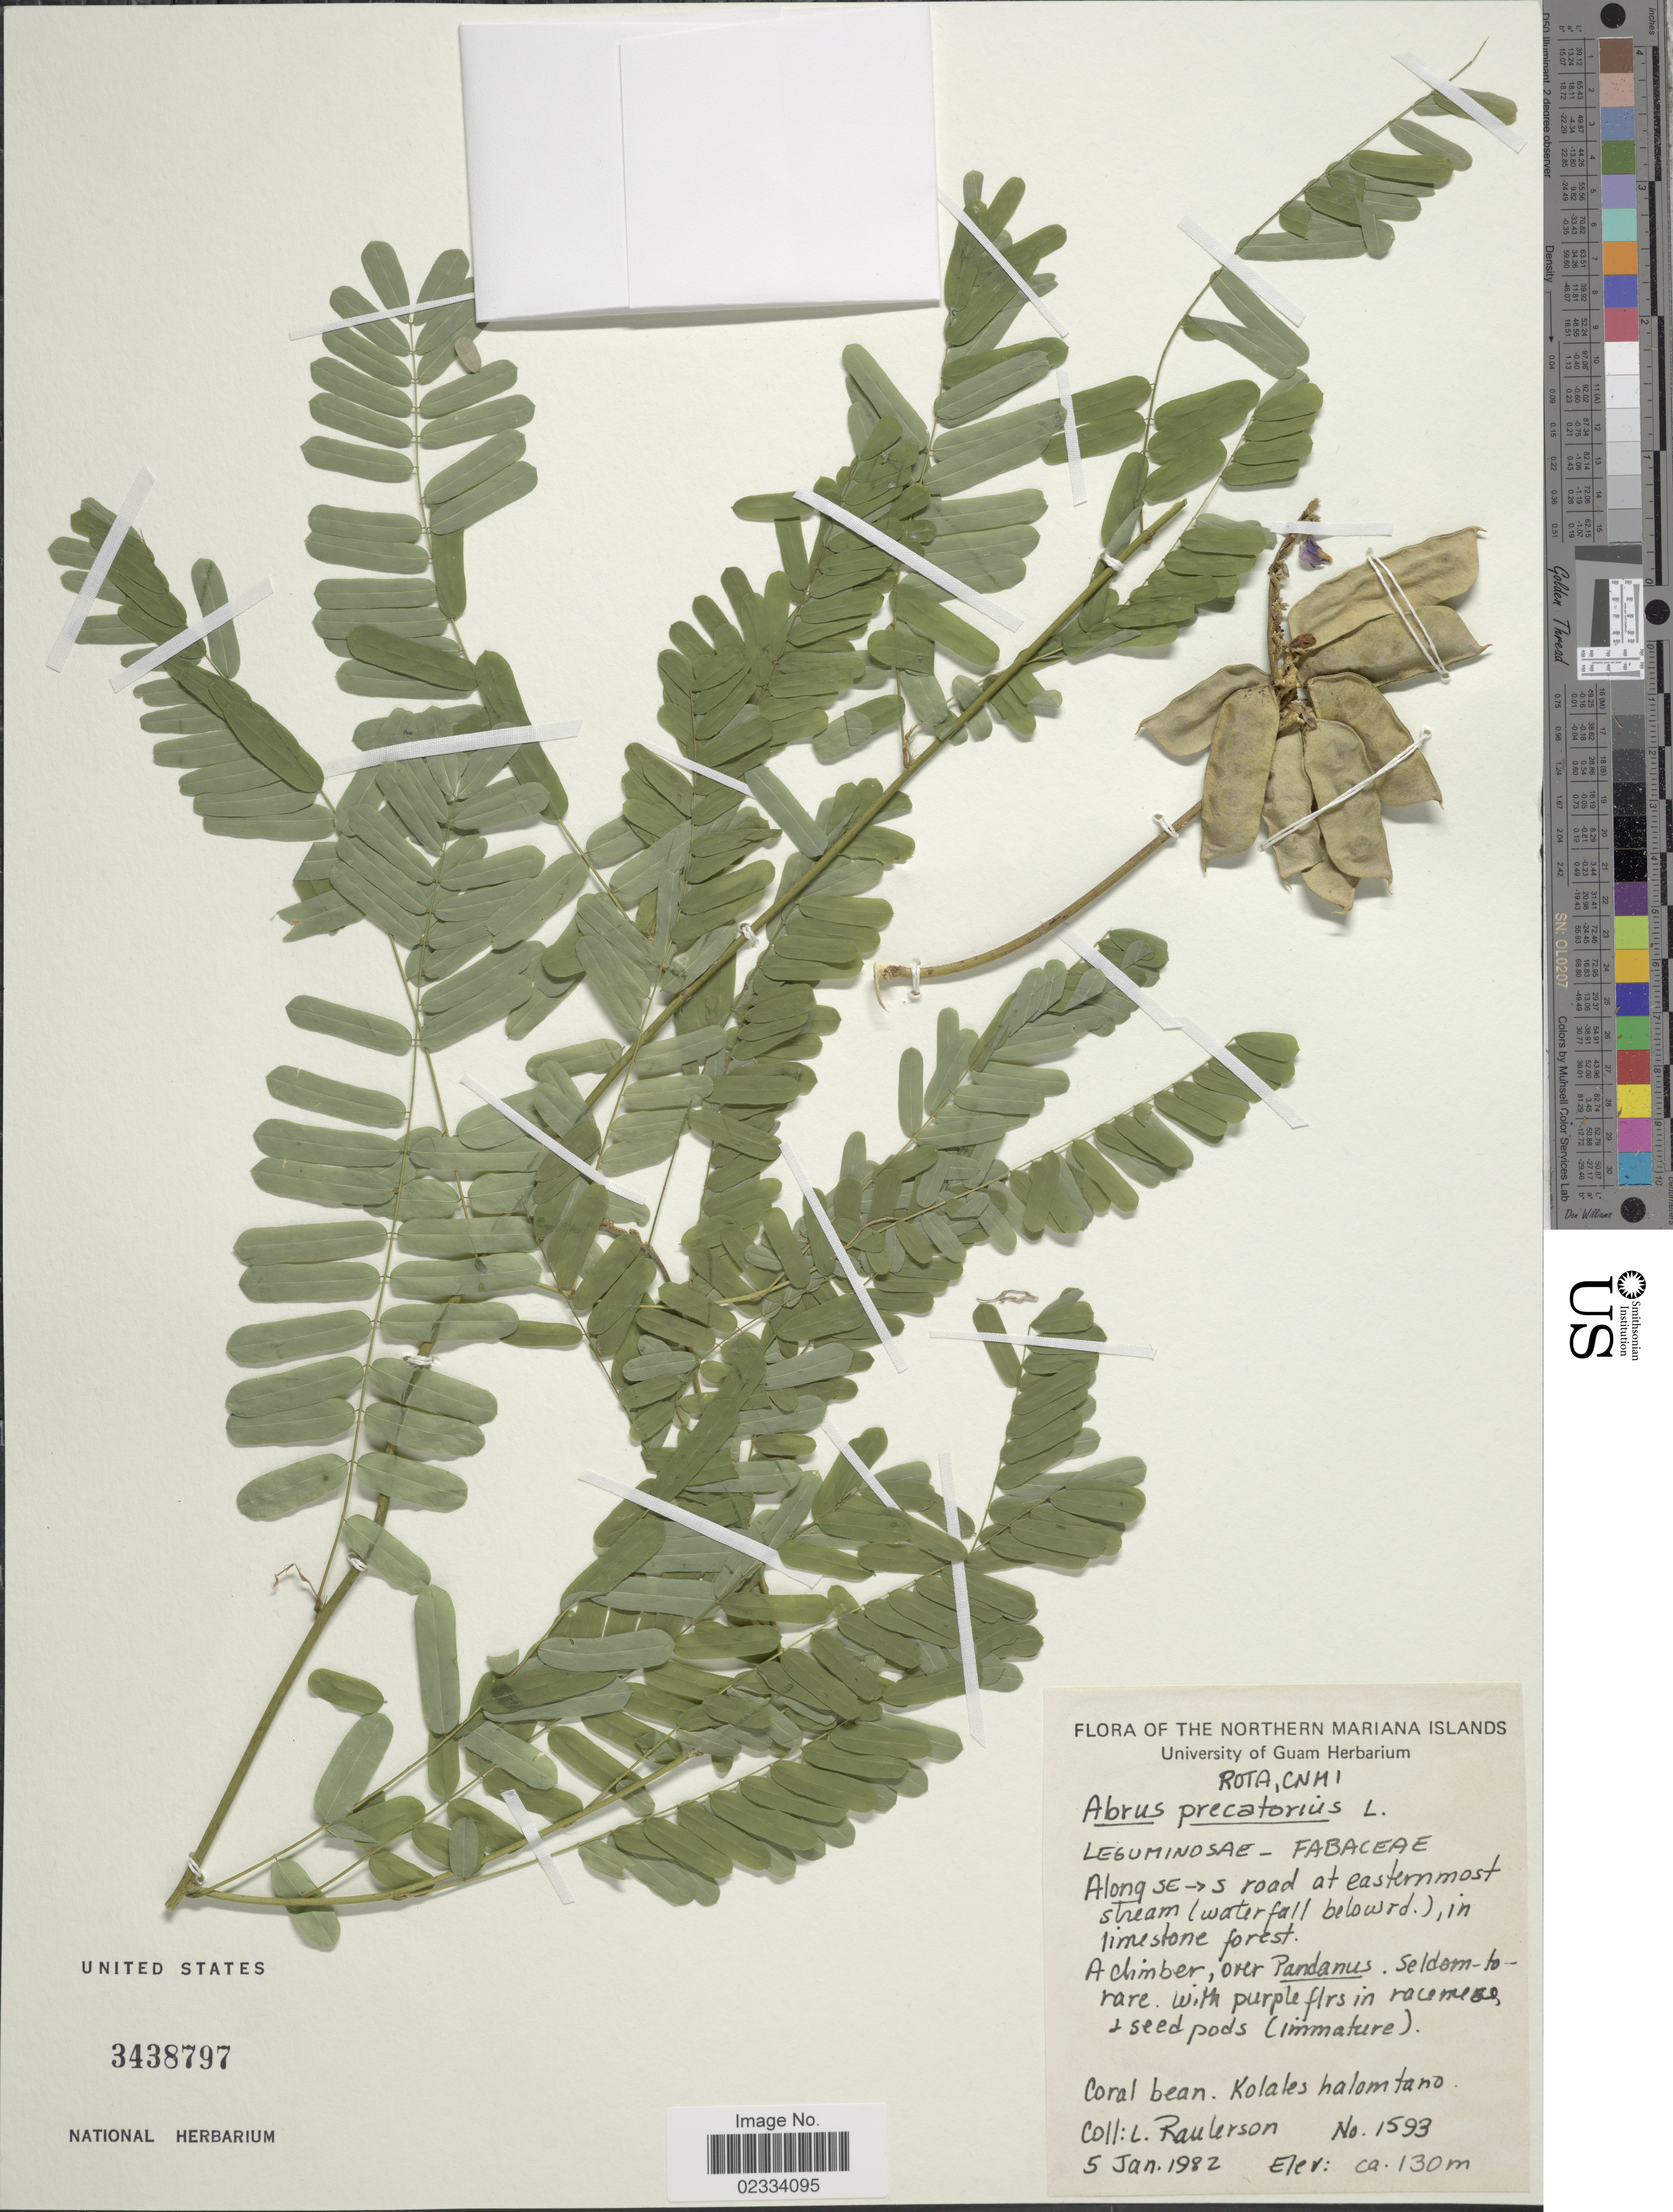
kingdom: Plantae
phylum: Tracheophyta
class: Magnoliopsida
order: Fabales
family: Fabaceae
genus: Abrus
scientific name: Abrus precatorius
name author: L.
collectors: L. Raulerson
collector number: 1593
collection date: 1982-01-05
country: Northern Mariana Islands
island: Rota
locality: Rota, CNMI. Along SE -> s road at easternmost stream (waterfall below rd.)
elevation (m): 130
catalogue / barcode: US 3438797